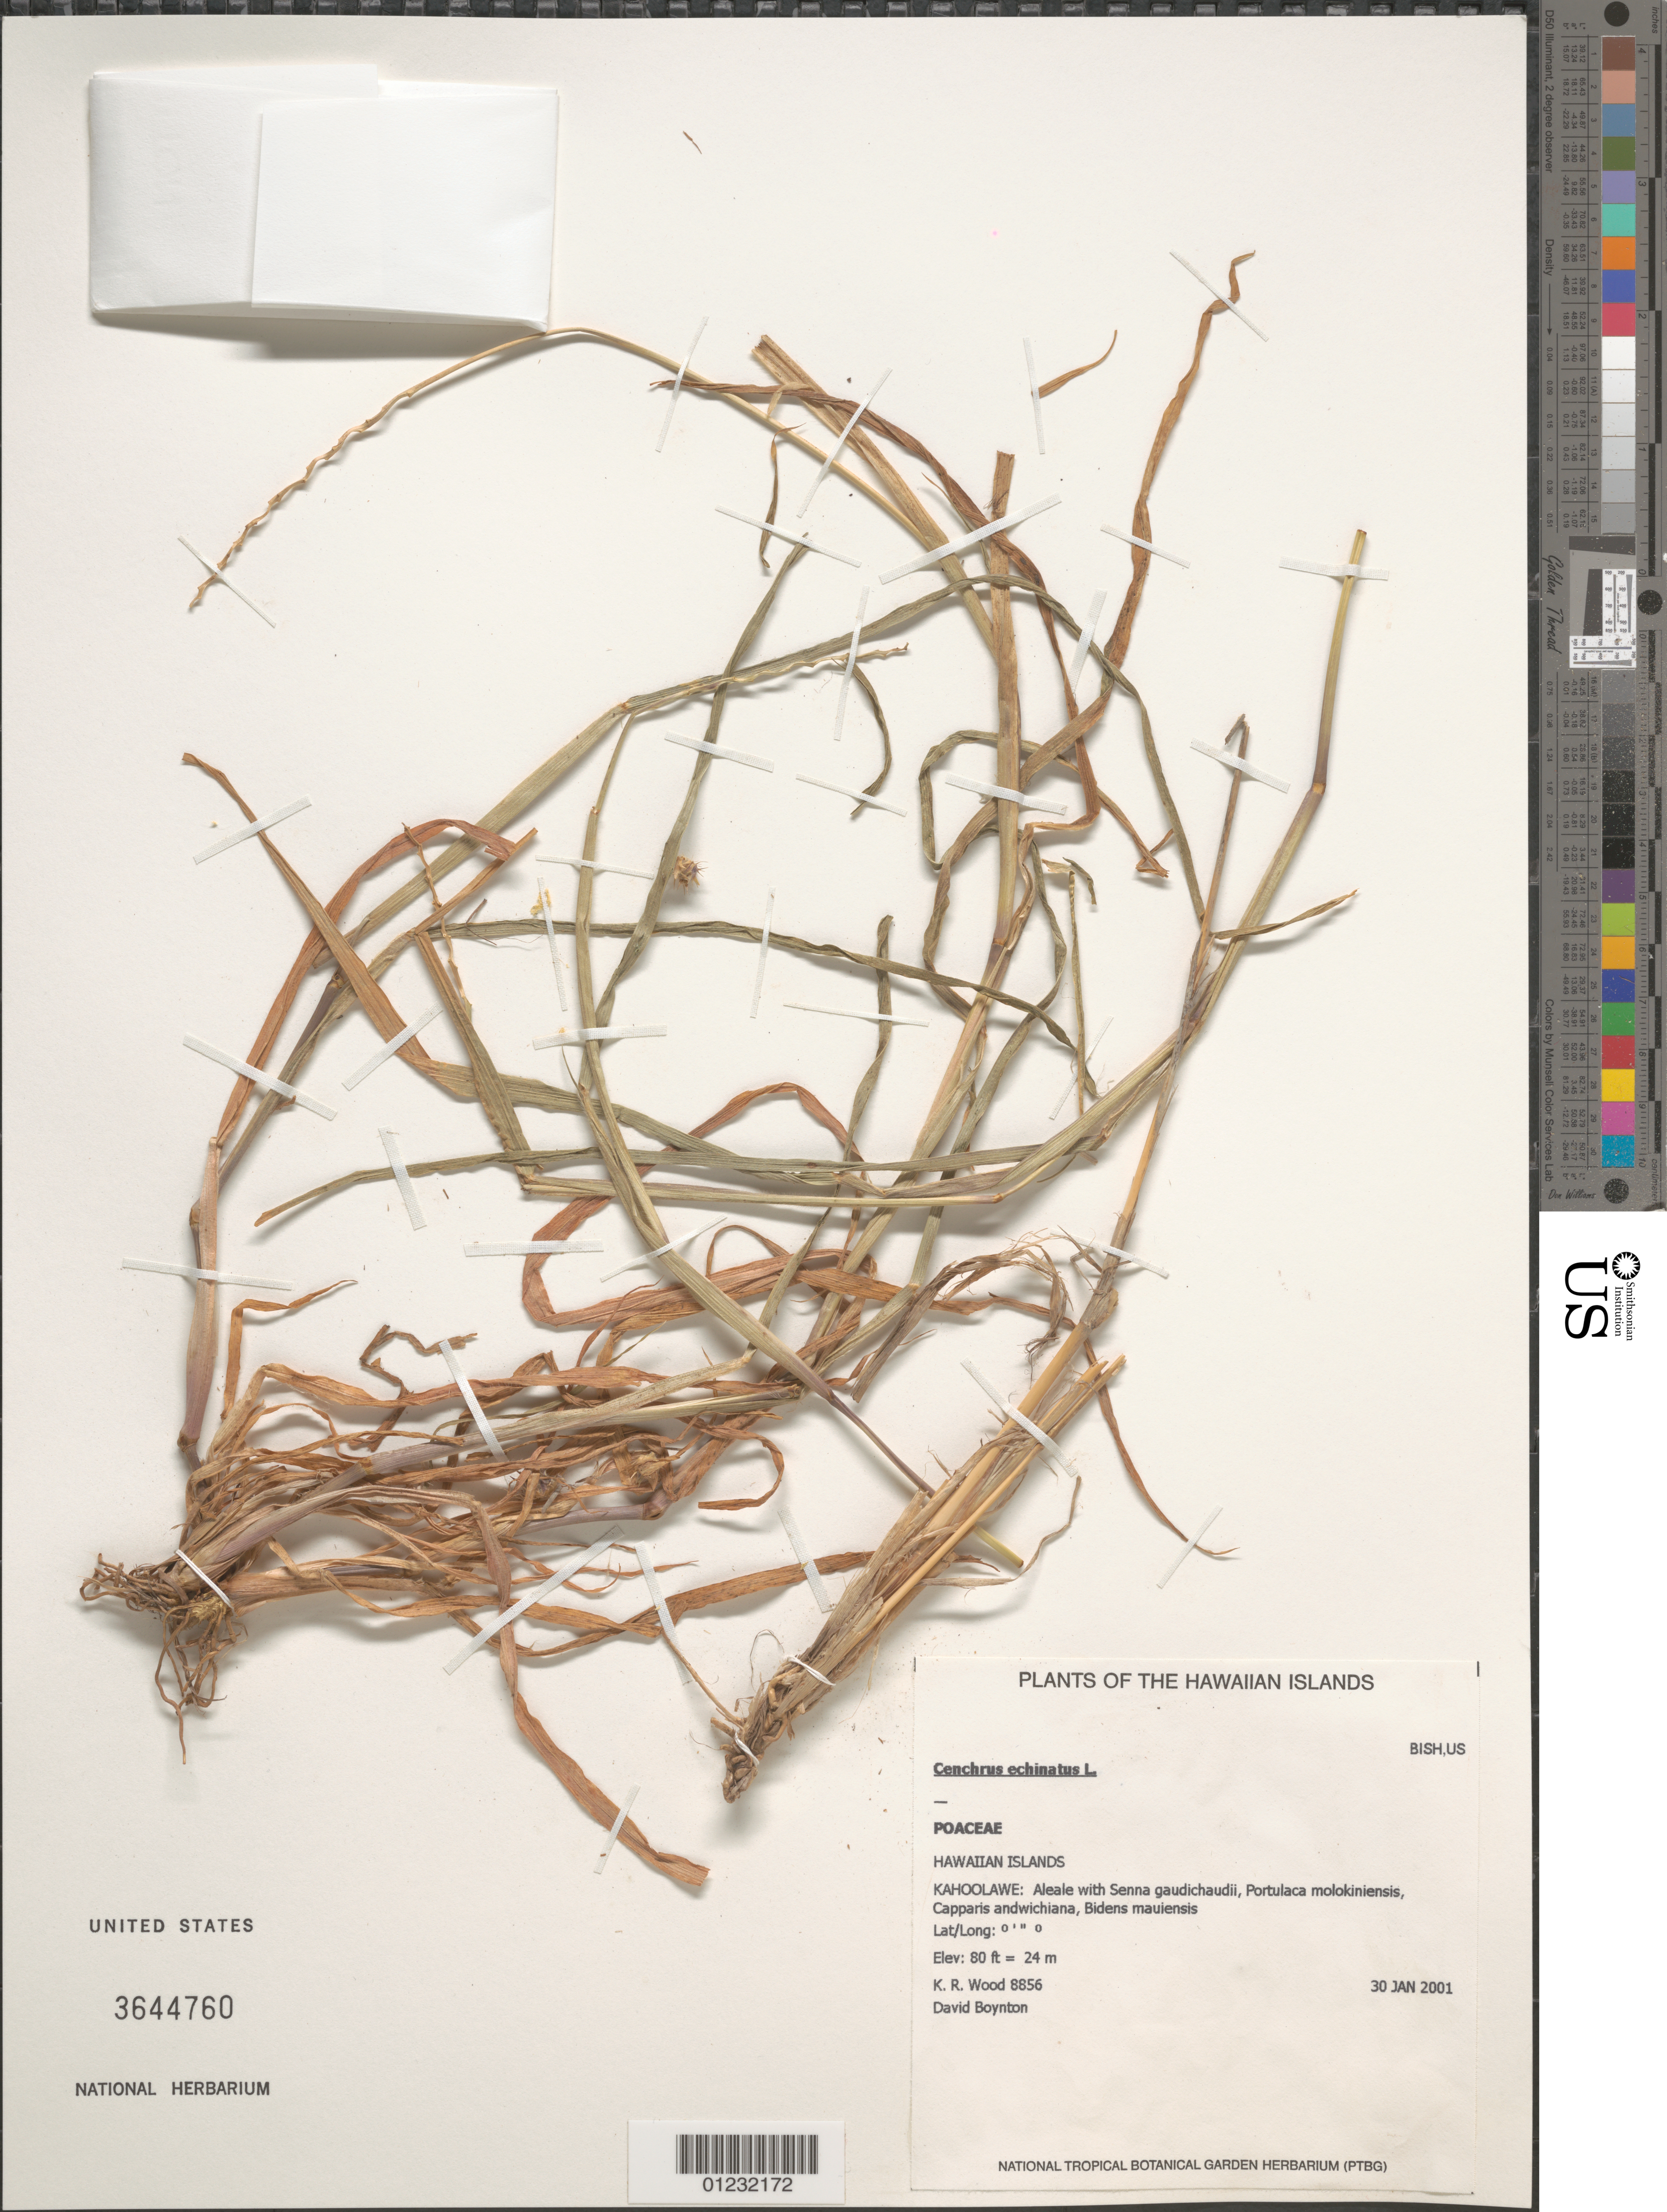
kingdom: Plantae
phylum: Tracheophyta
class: Liliopsida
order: Poales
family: Poaceae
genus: Cenchrus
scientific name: Cenchrus echinatus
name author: L.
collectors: K. R. Wood & D. Boynton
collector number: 8856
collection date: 2001-01-31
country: United States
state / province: Hawaii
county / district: Maui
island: Kaho'olawe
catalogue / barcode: US 3644760